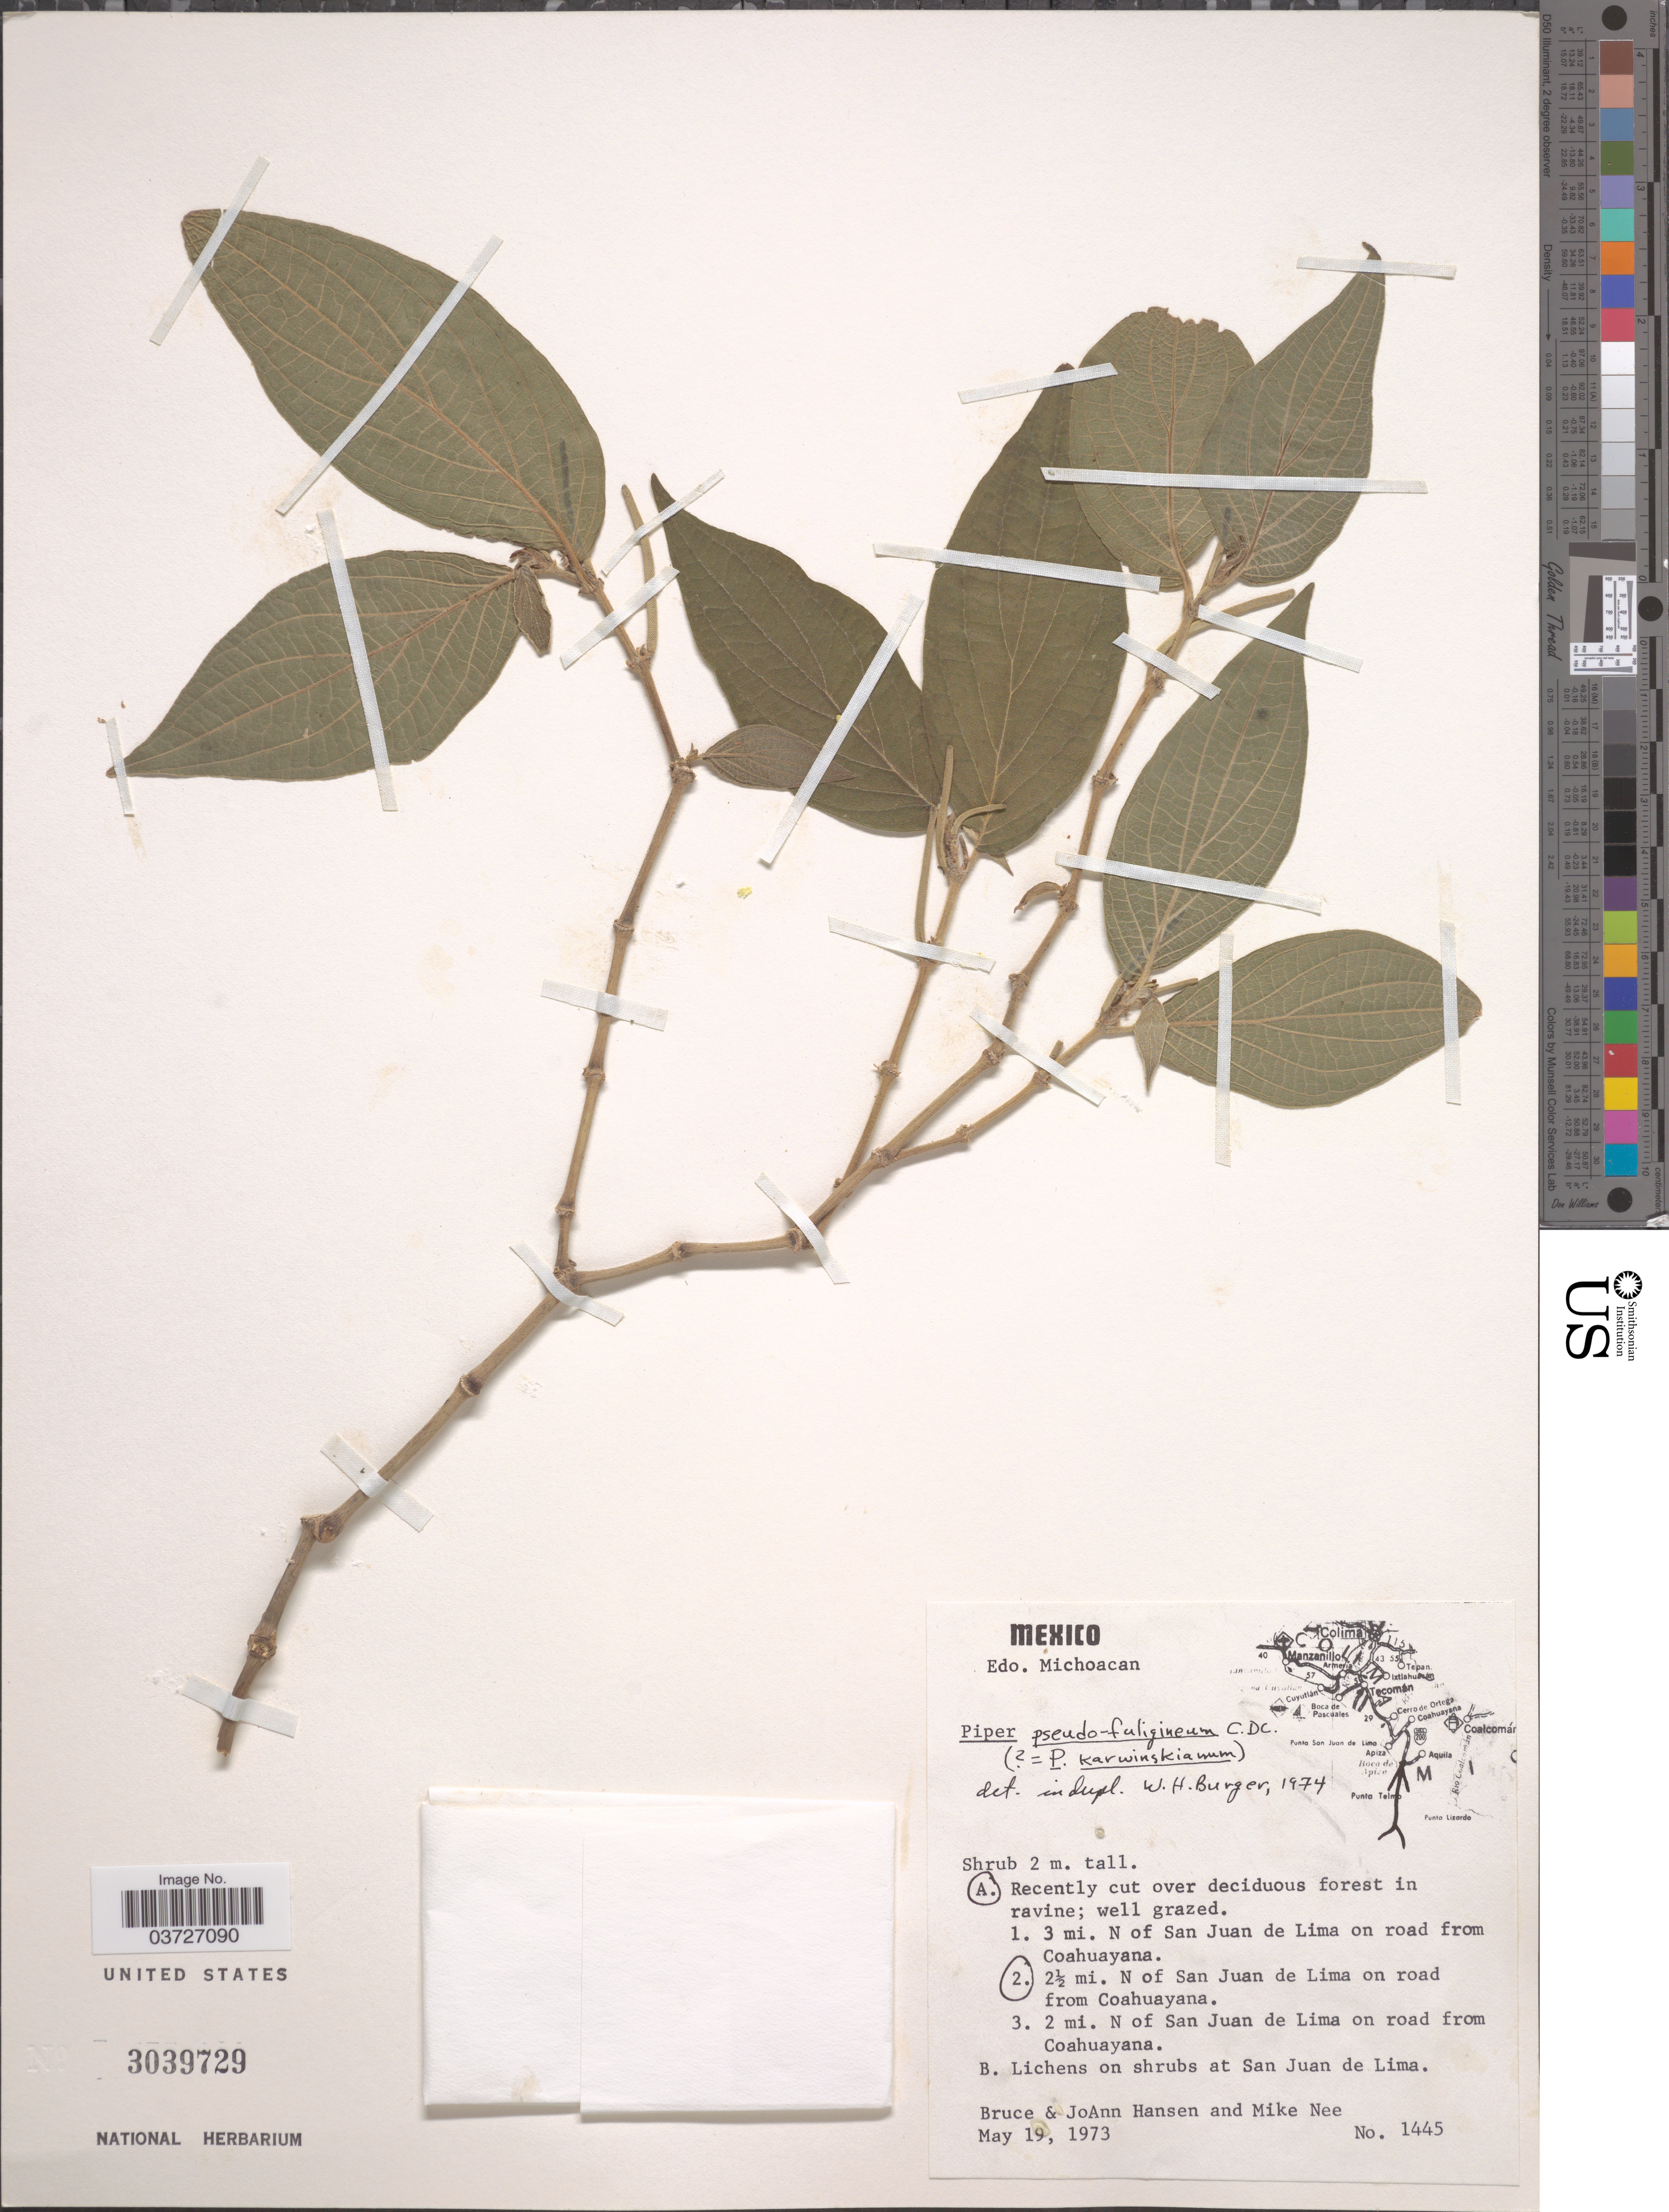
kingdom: Plantae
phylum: Tracheophyta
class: Magnoliopsida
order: Piperales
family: Piperaceae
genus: Piper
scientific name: Piper pseudofuligineum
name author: C. DC.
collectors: B. Hansen, J. Hansen & M. Nee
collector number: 1445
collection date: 1973-05-19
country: Mexico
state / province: Michoacán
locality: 2½ mi. N of San Juan de Lima on road from Coahuayana.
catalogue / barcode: US 3039729